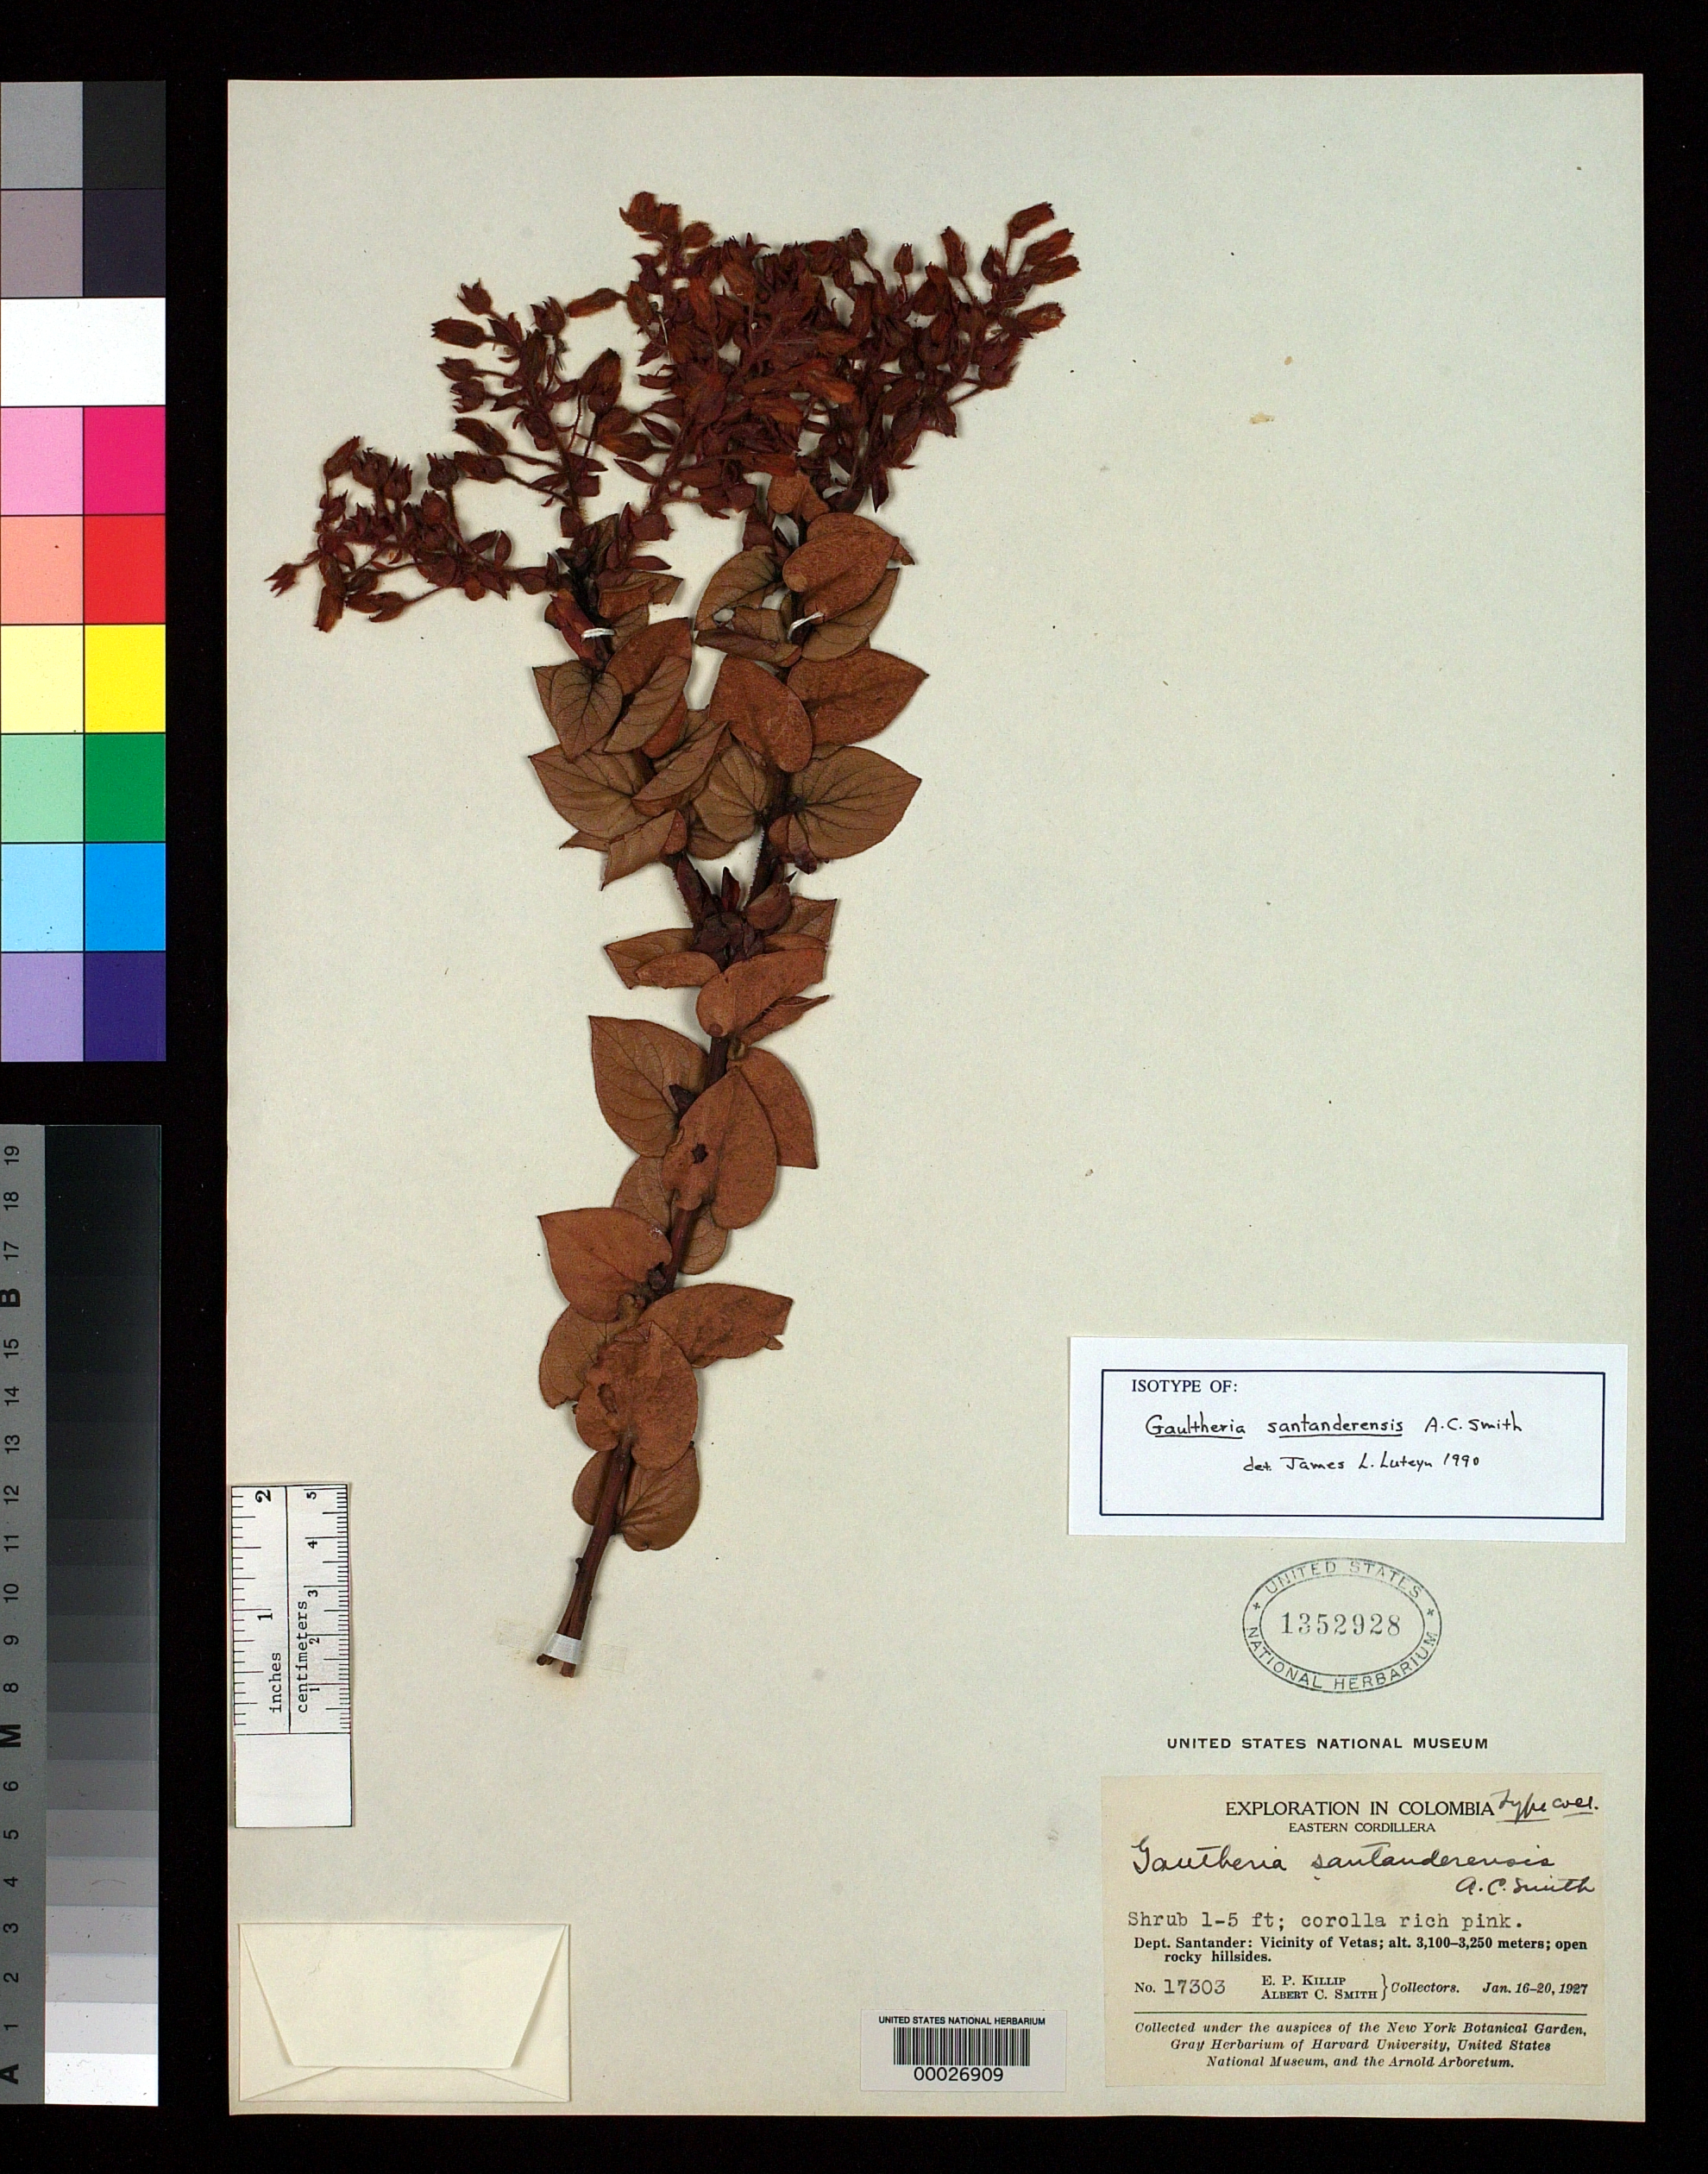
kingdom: Plantae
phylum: Tracheophyta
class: Magnoliopsida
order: Ericales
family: Ericaceae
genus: Gaultheria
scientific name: Gaultheria santanderensis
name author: A.C. Sm.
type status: Isotype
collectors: E. P. Killip & A. C. Smith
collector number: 17303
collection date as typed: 16 Jan 1927 to 20 Jan 1927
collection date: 1927-01-16/1927-01-20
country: Colombia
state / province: Santander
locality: Near Vegas.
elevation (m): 3100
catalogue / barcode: US 1352928